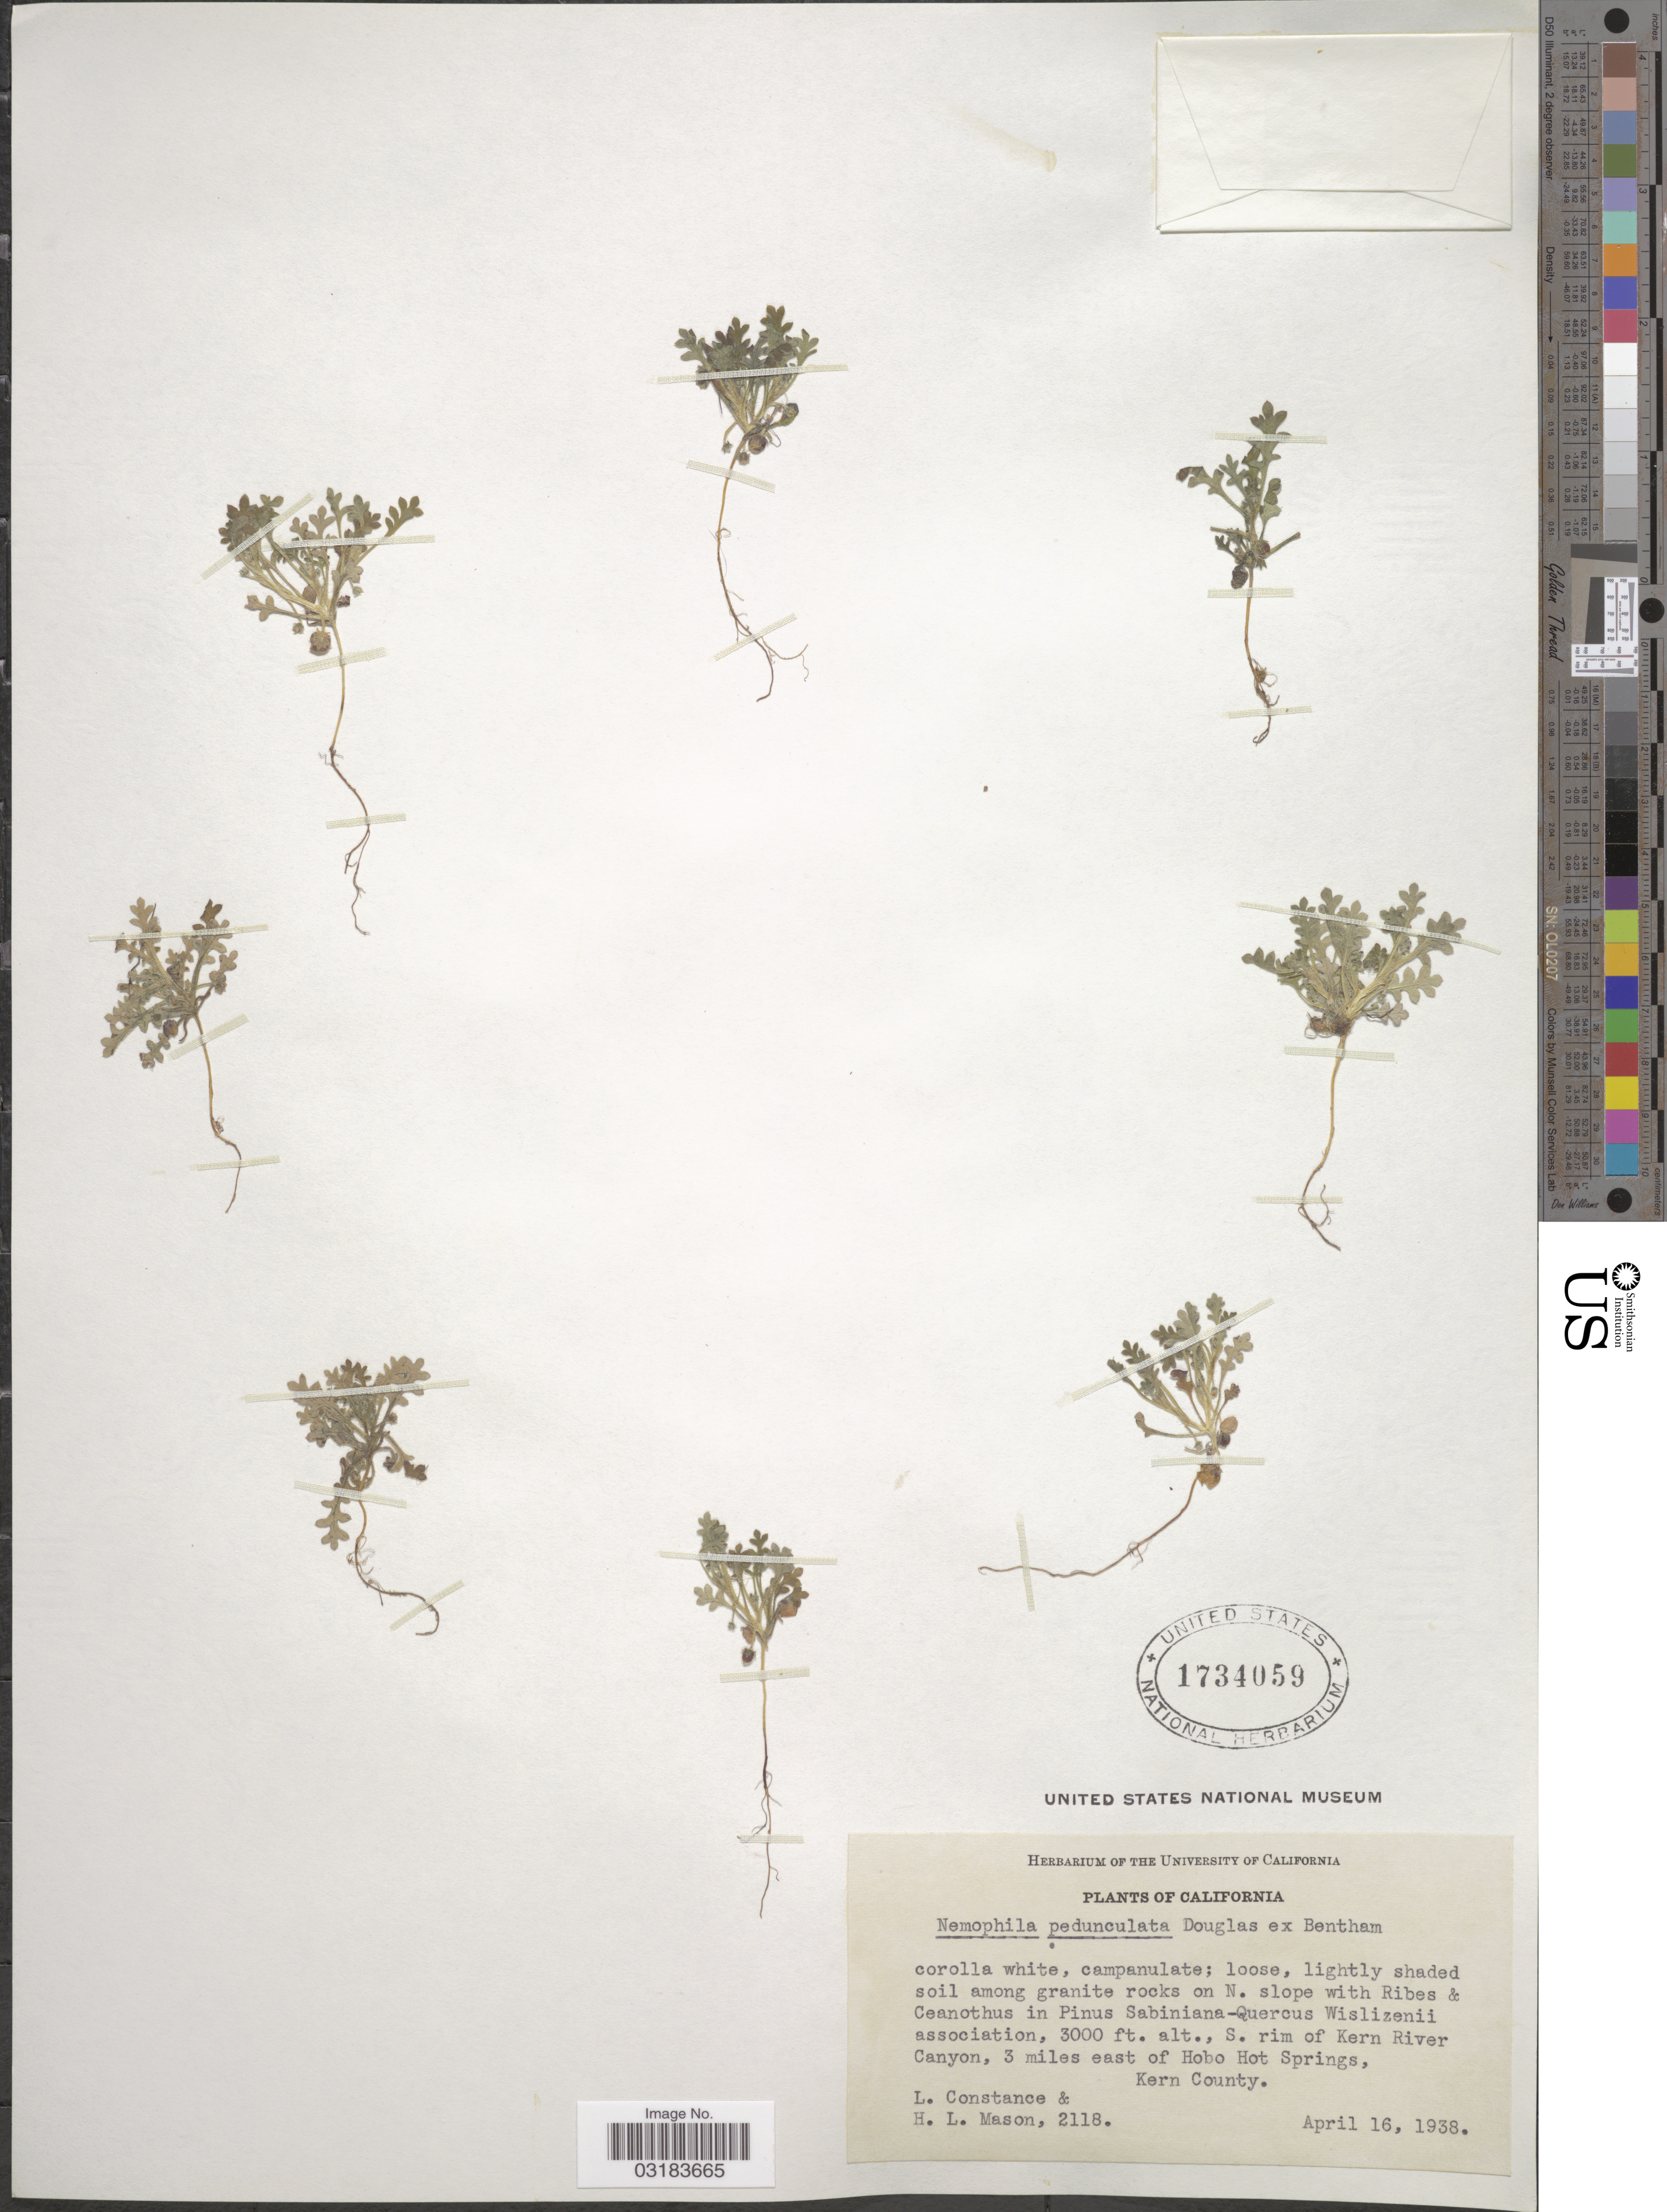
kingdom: Plantae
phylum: Tracheophyta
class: Magnoliopsida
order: Boraginales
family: Hydrophyllaceae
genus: Nemophila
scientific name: Nemophila pedunculata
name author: Douglas ex Benth.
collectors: L. Constance & H. L. Mason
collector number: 2118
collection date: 1938-04-16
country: United States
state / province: California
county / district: Kern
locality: S. rim of Kern River Canyon, 3 miles east of Hobo Hot Springs, Kern County.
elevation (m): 914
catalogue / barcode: US 1734059